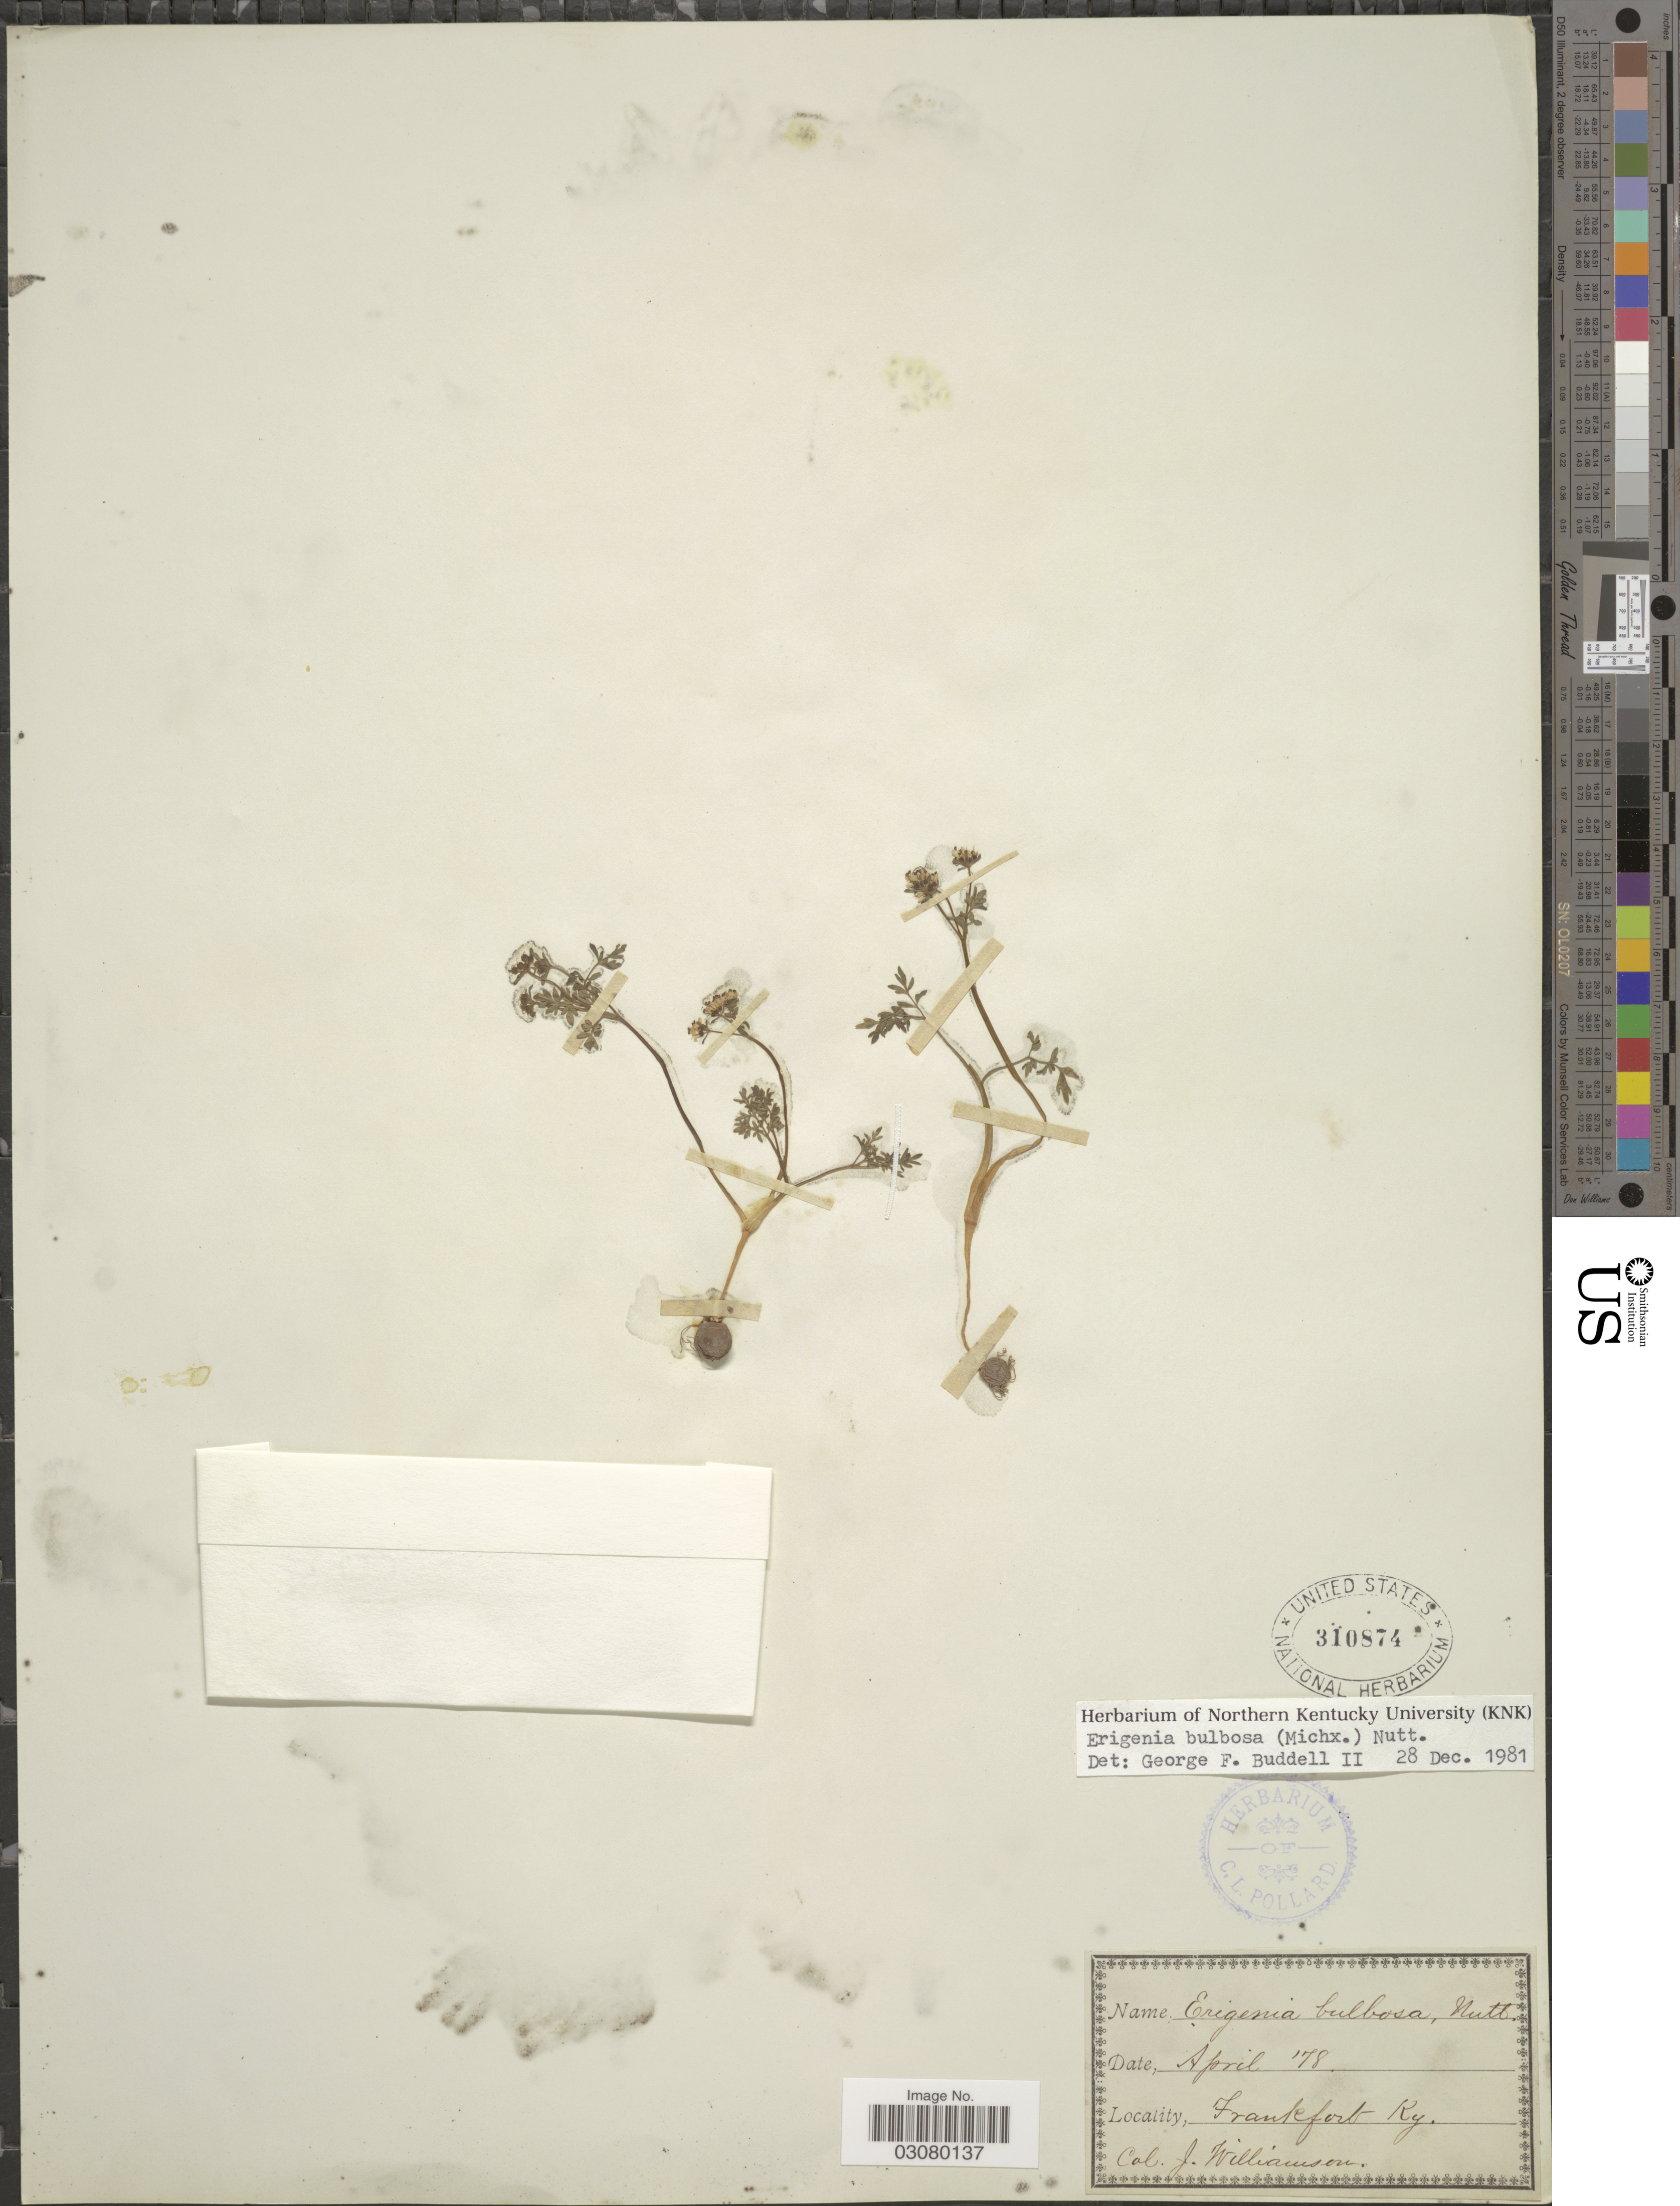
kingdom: Plantae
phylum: Tracheophyta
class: Magnoliopsida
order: Apiales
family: Apiaceae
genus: Erigenia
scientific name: Erigenia bulbosa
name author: (Michx.) Nutt.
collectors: J. Williamson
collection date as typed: Transcribed d/m/y: /4/78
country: United States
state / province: Kentucky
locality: Frankfort.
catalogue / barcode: US 310874